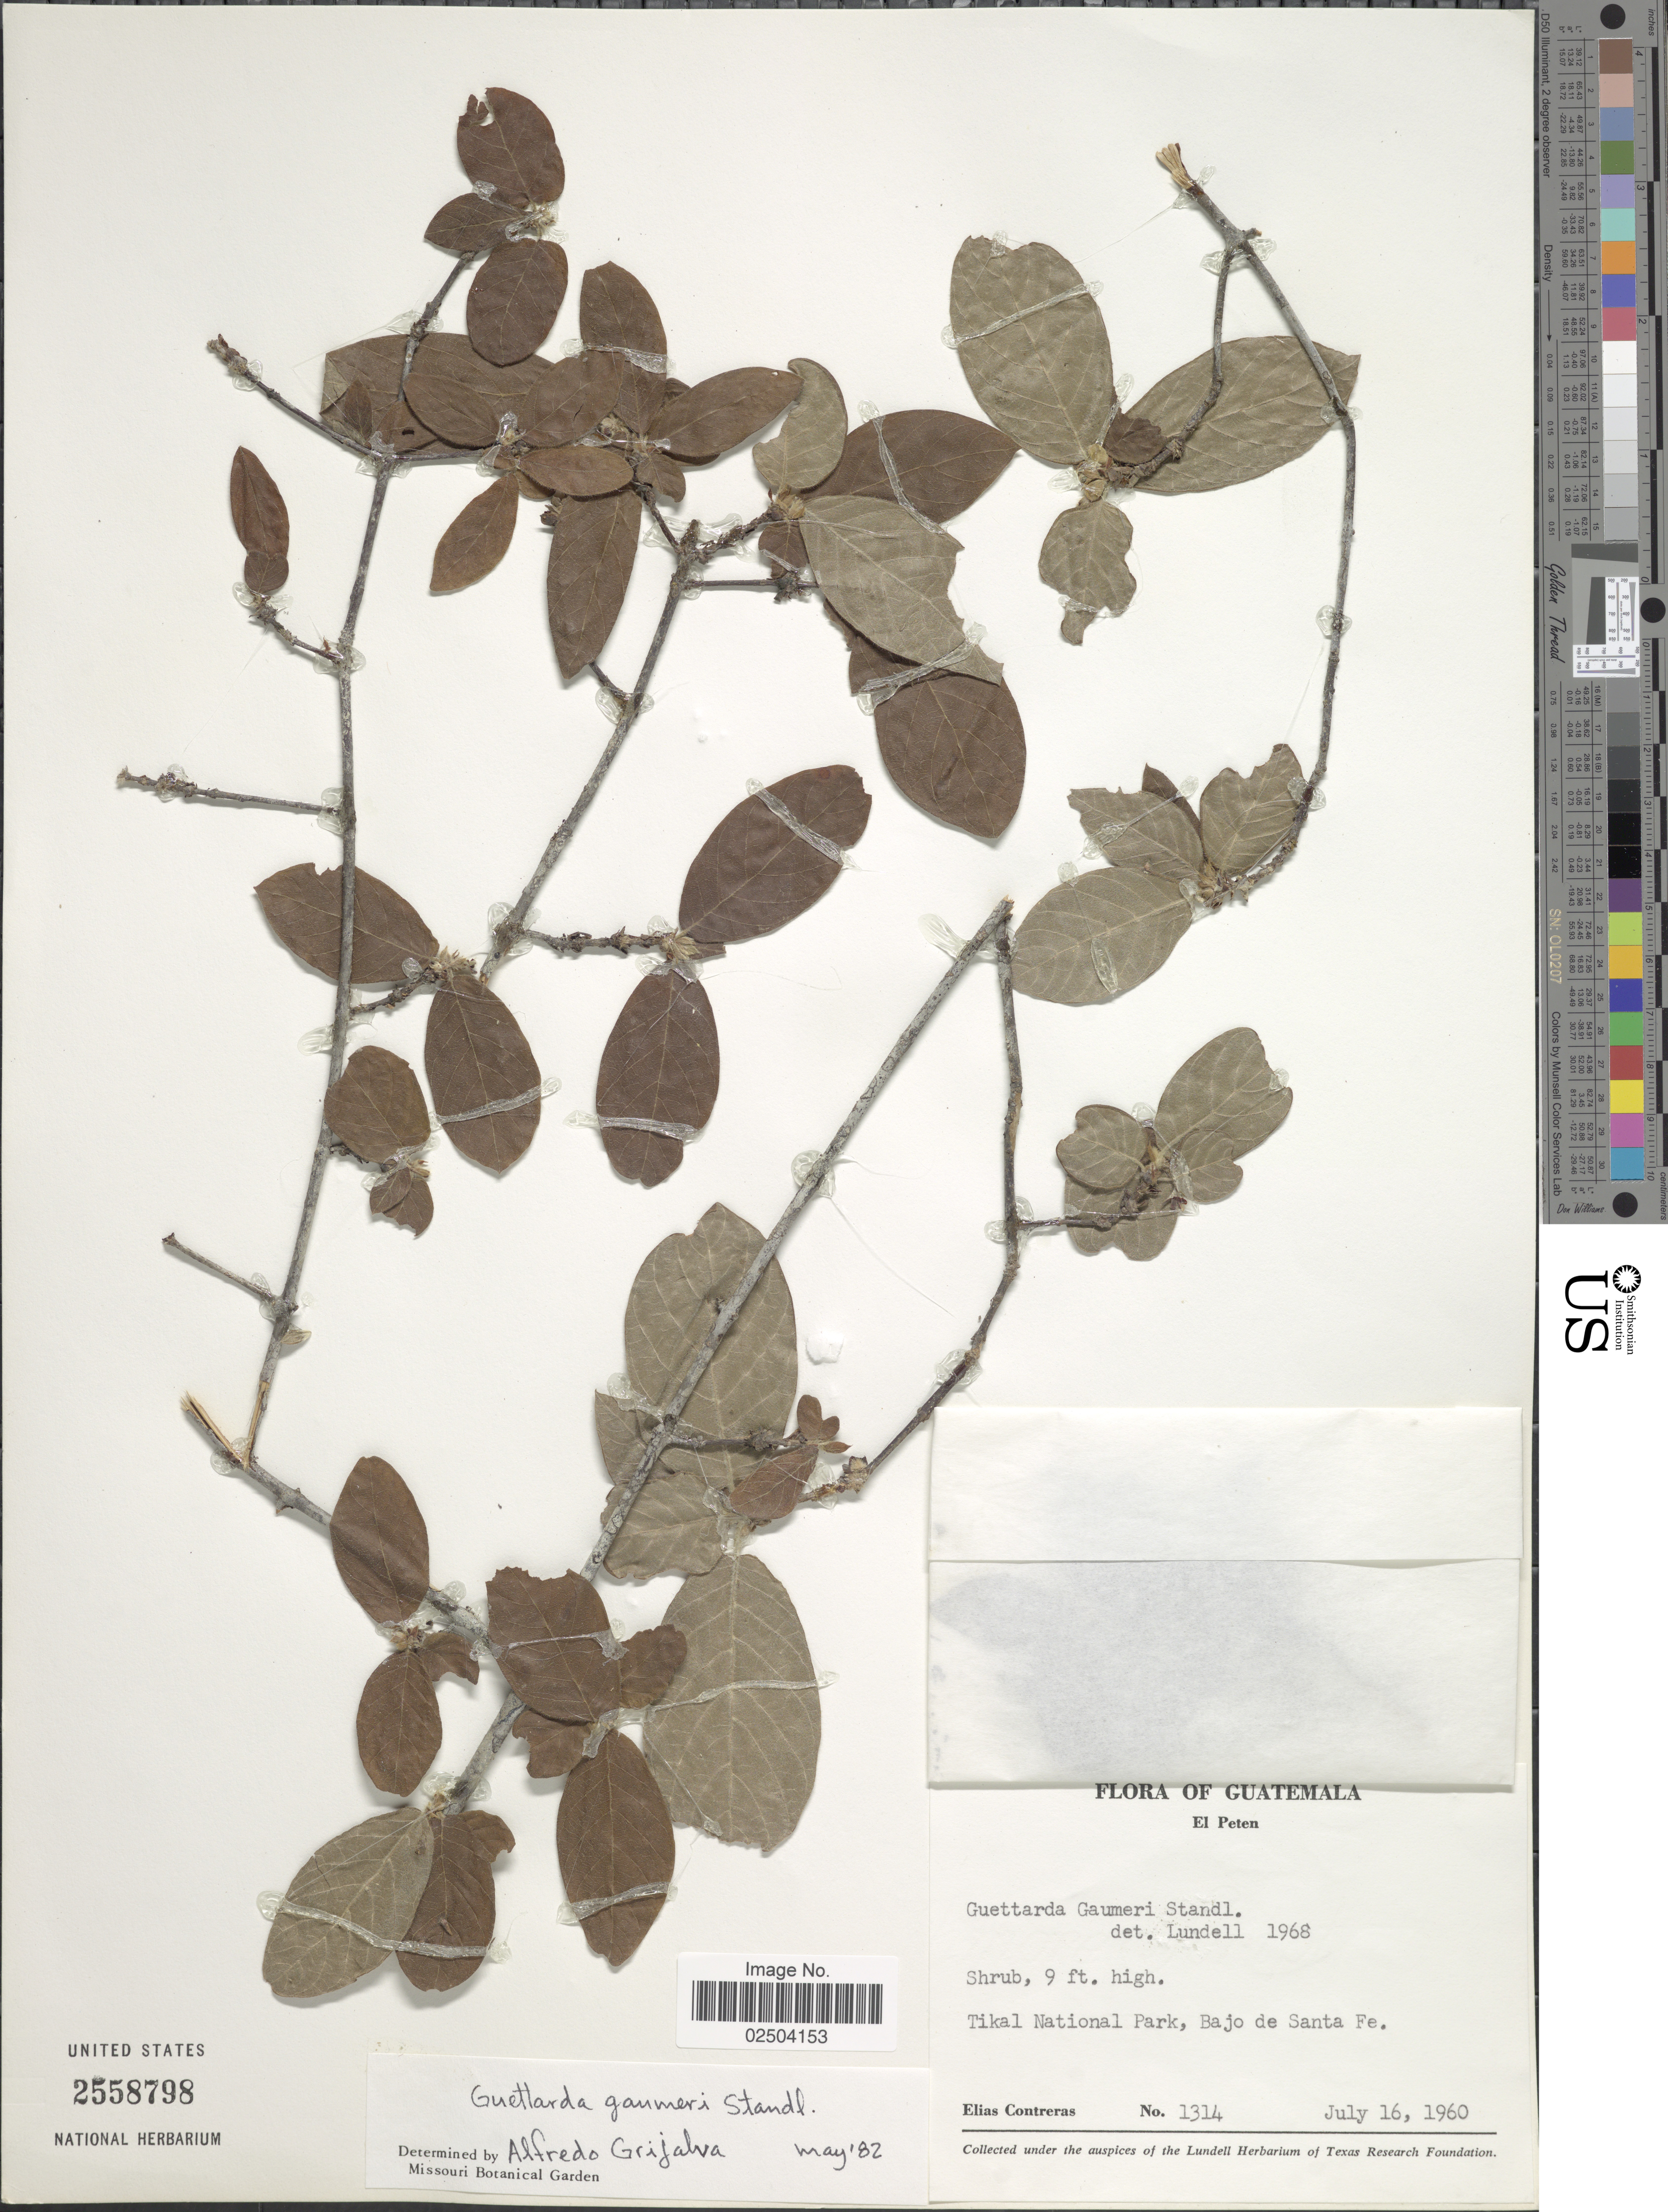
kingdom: Plantae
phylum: Tracheophyta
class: Magnoliopsida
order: Gentianales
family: Rubiaceae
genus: Guettarda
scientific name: Guettarda gaumeri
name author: Standl.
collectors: E. Contreras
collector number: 1314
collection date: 1960-07-16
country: Guatemala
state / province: El Petén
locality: Tikal National park, Bajo de Santa Fe.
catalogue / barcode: US 2558798